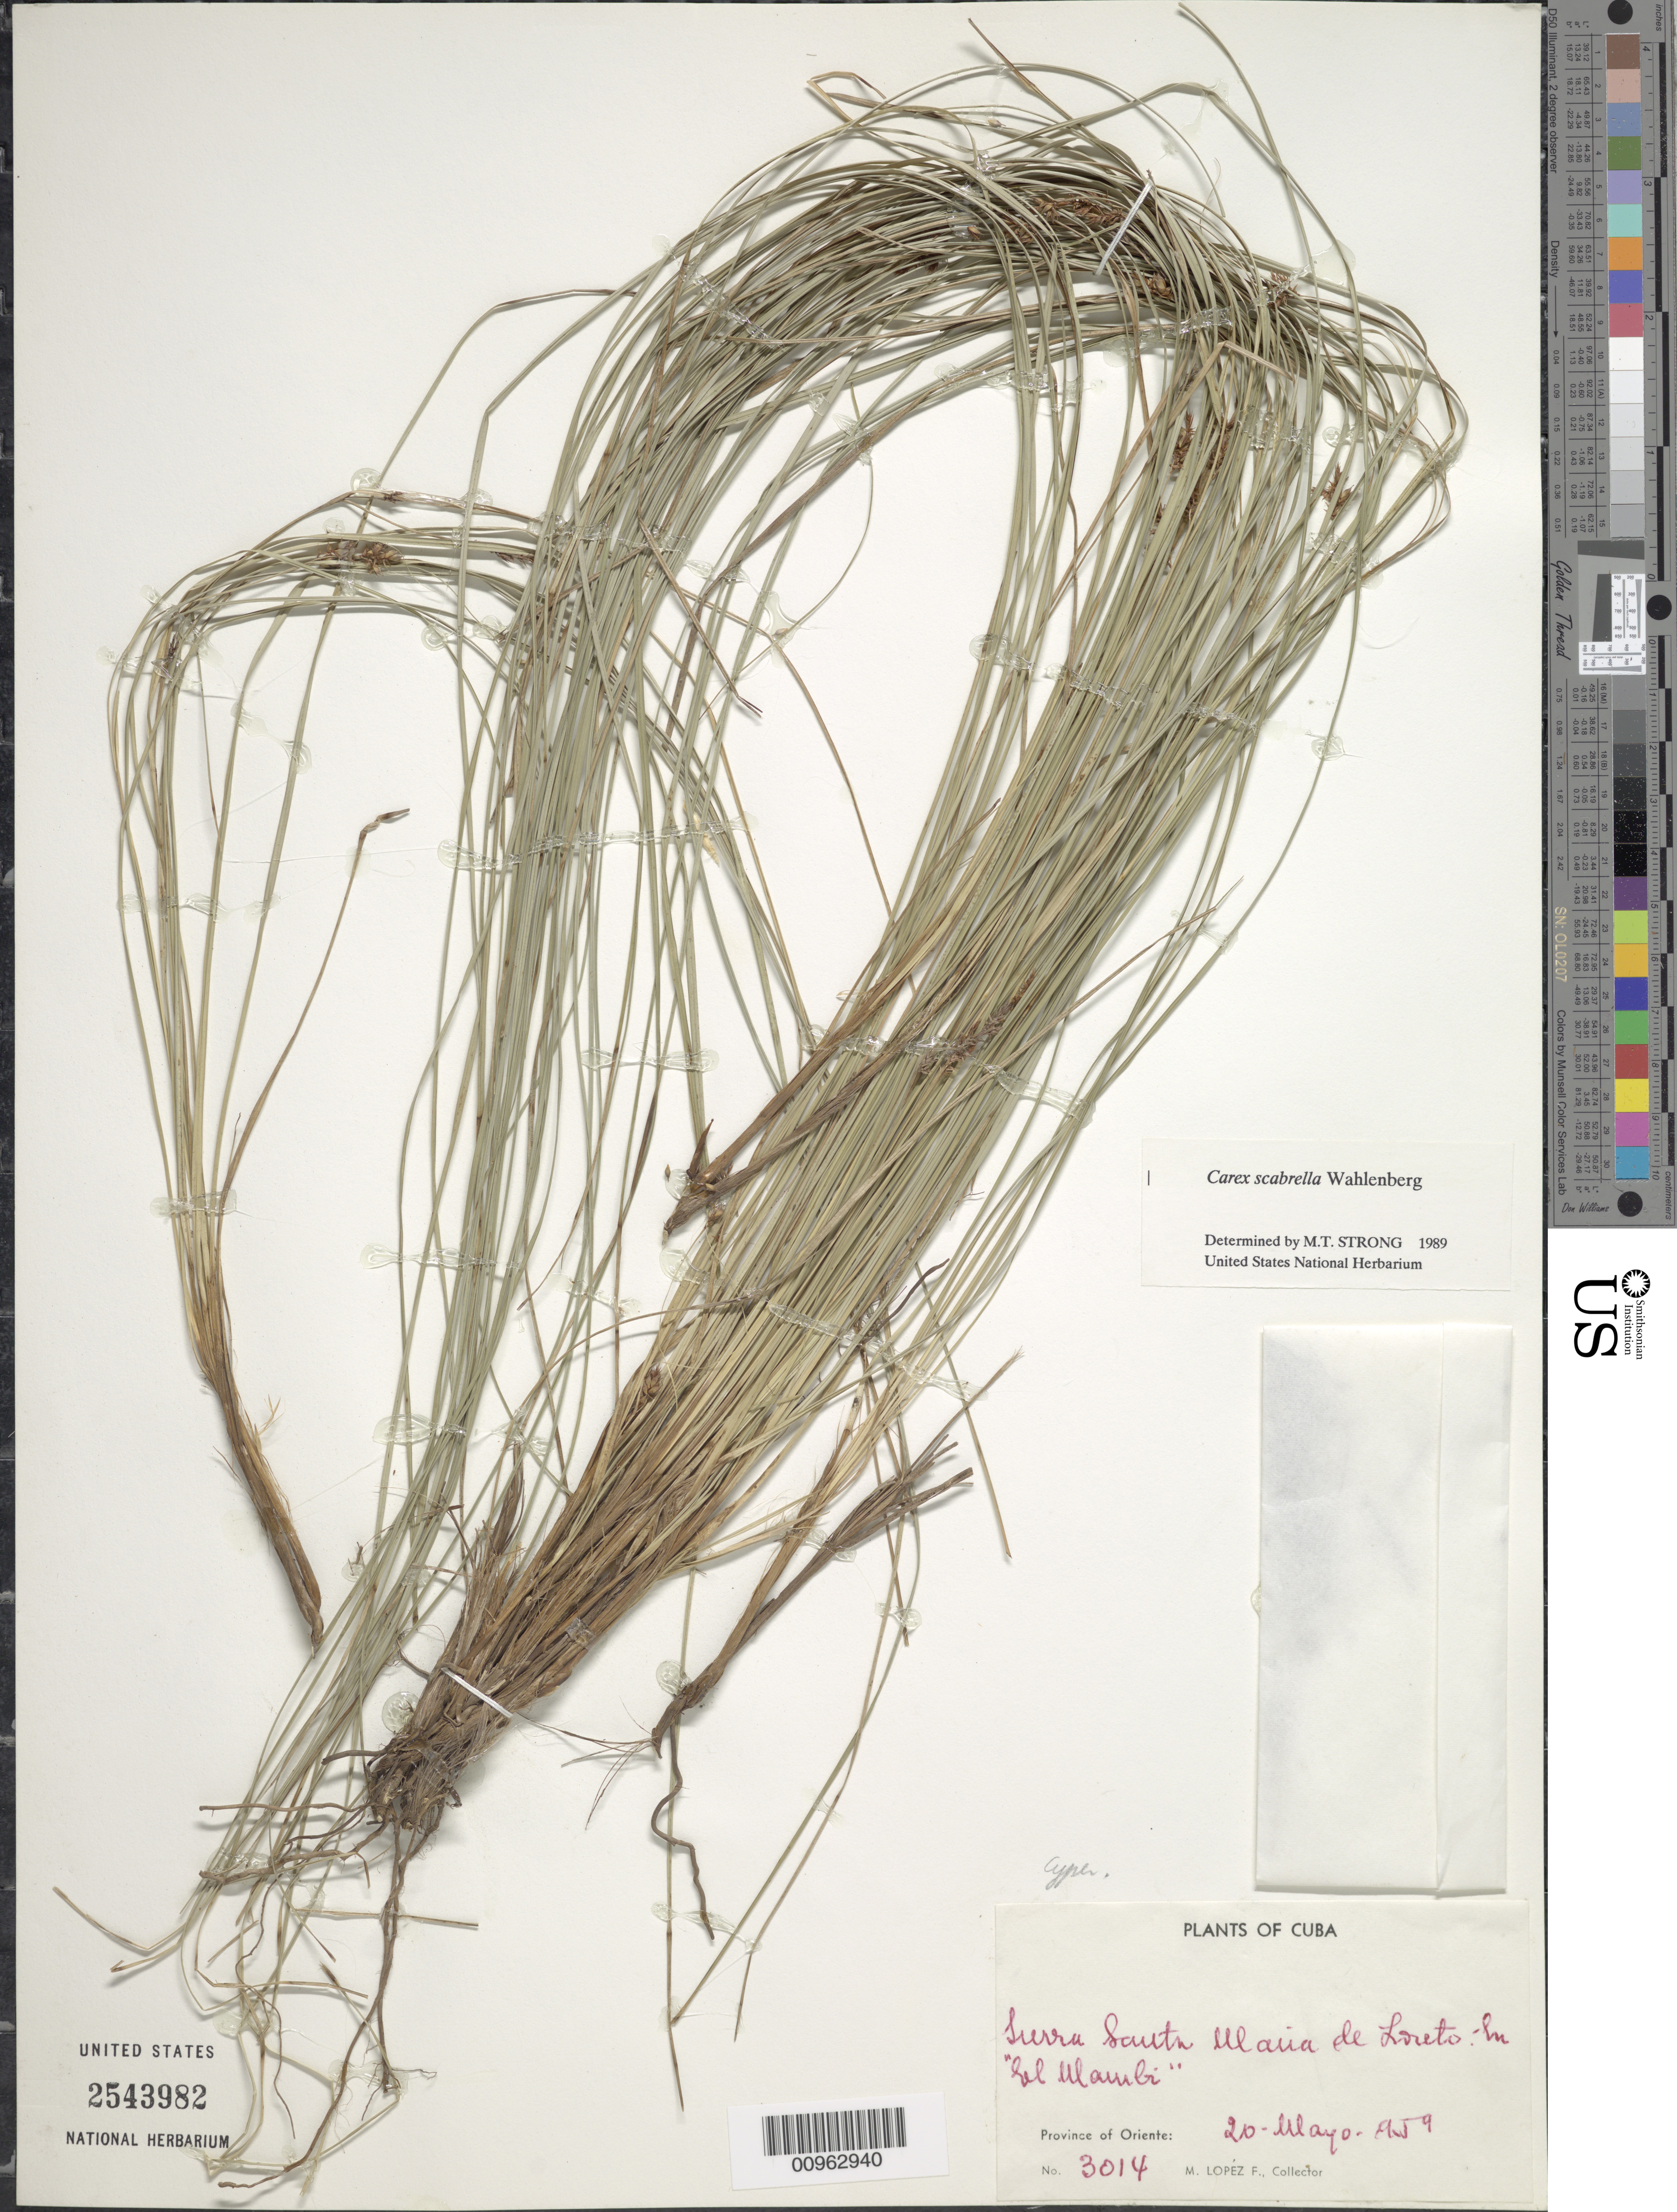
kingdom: Plantae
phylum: Tracheophyta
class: Liliopsida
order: Poales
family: Cyperaceae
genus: Carex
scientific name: Carex scabrella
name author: Wahlenb.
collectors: M. López Figueiras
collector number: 3014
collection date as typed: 20 May 1959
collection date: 1959-05-20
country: Cuba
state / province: Oriente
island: Cuba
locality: Sierra Santa Maria de Loreto, in "El Maribi"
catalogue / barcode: US 2543982